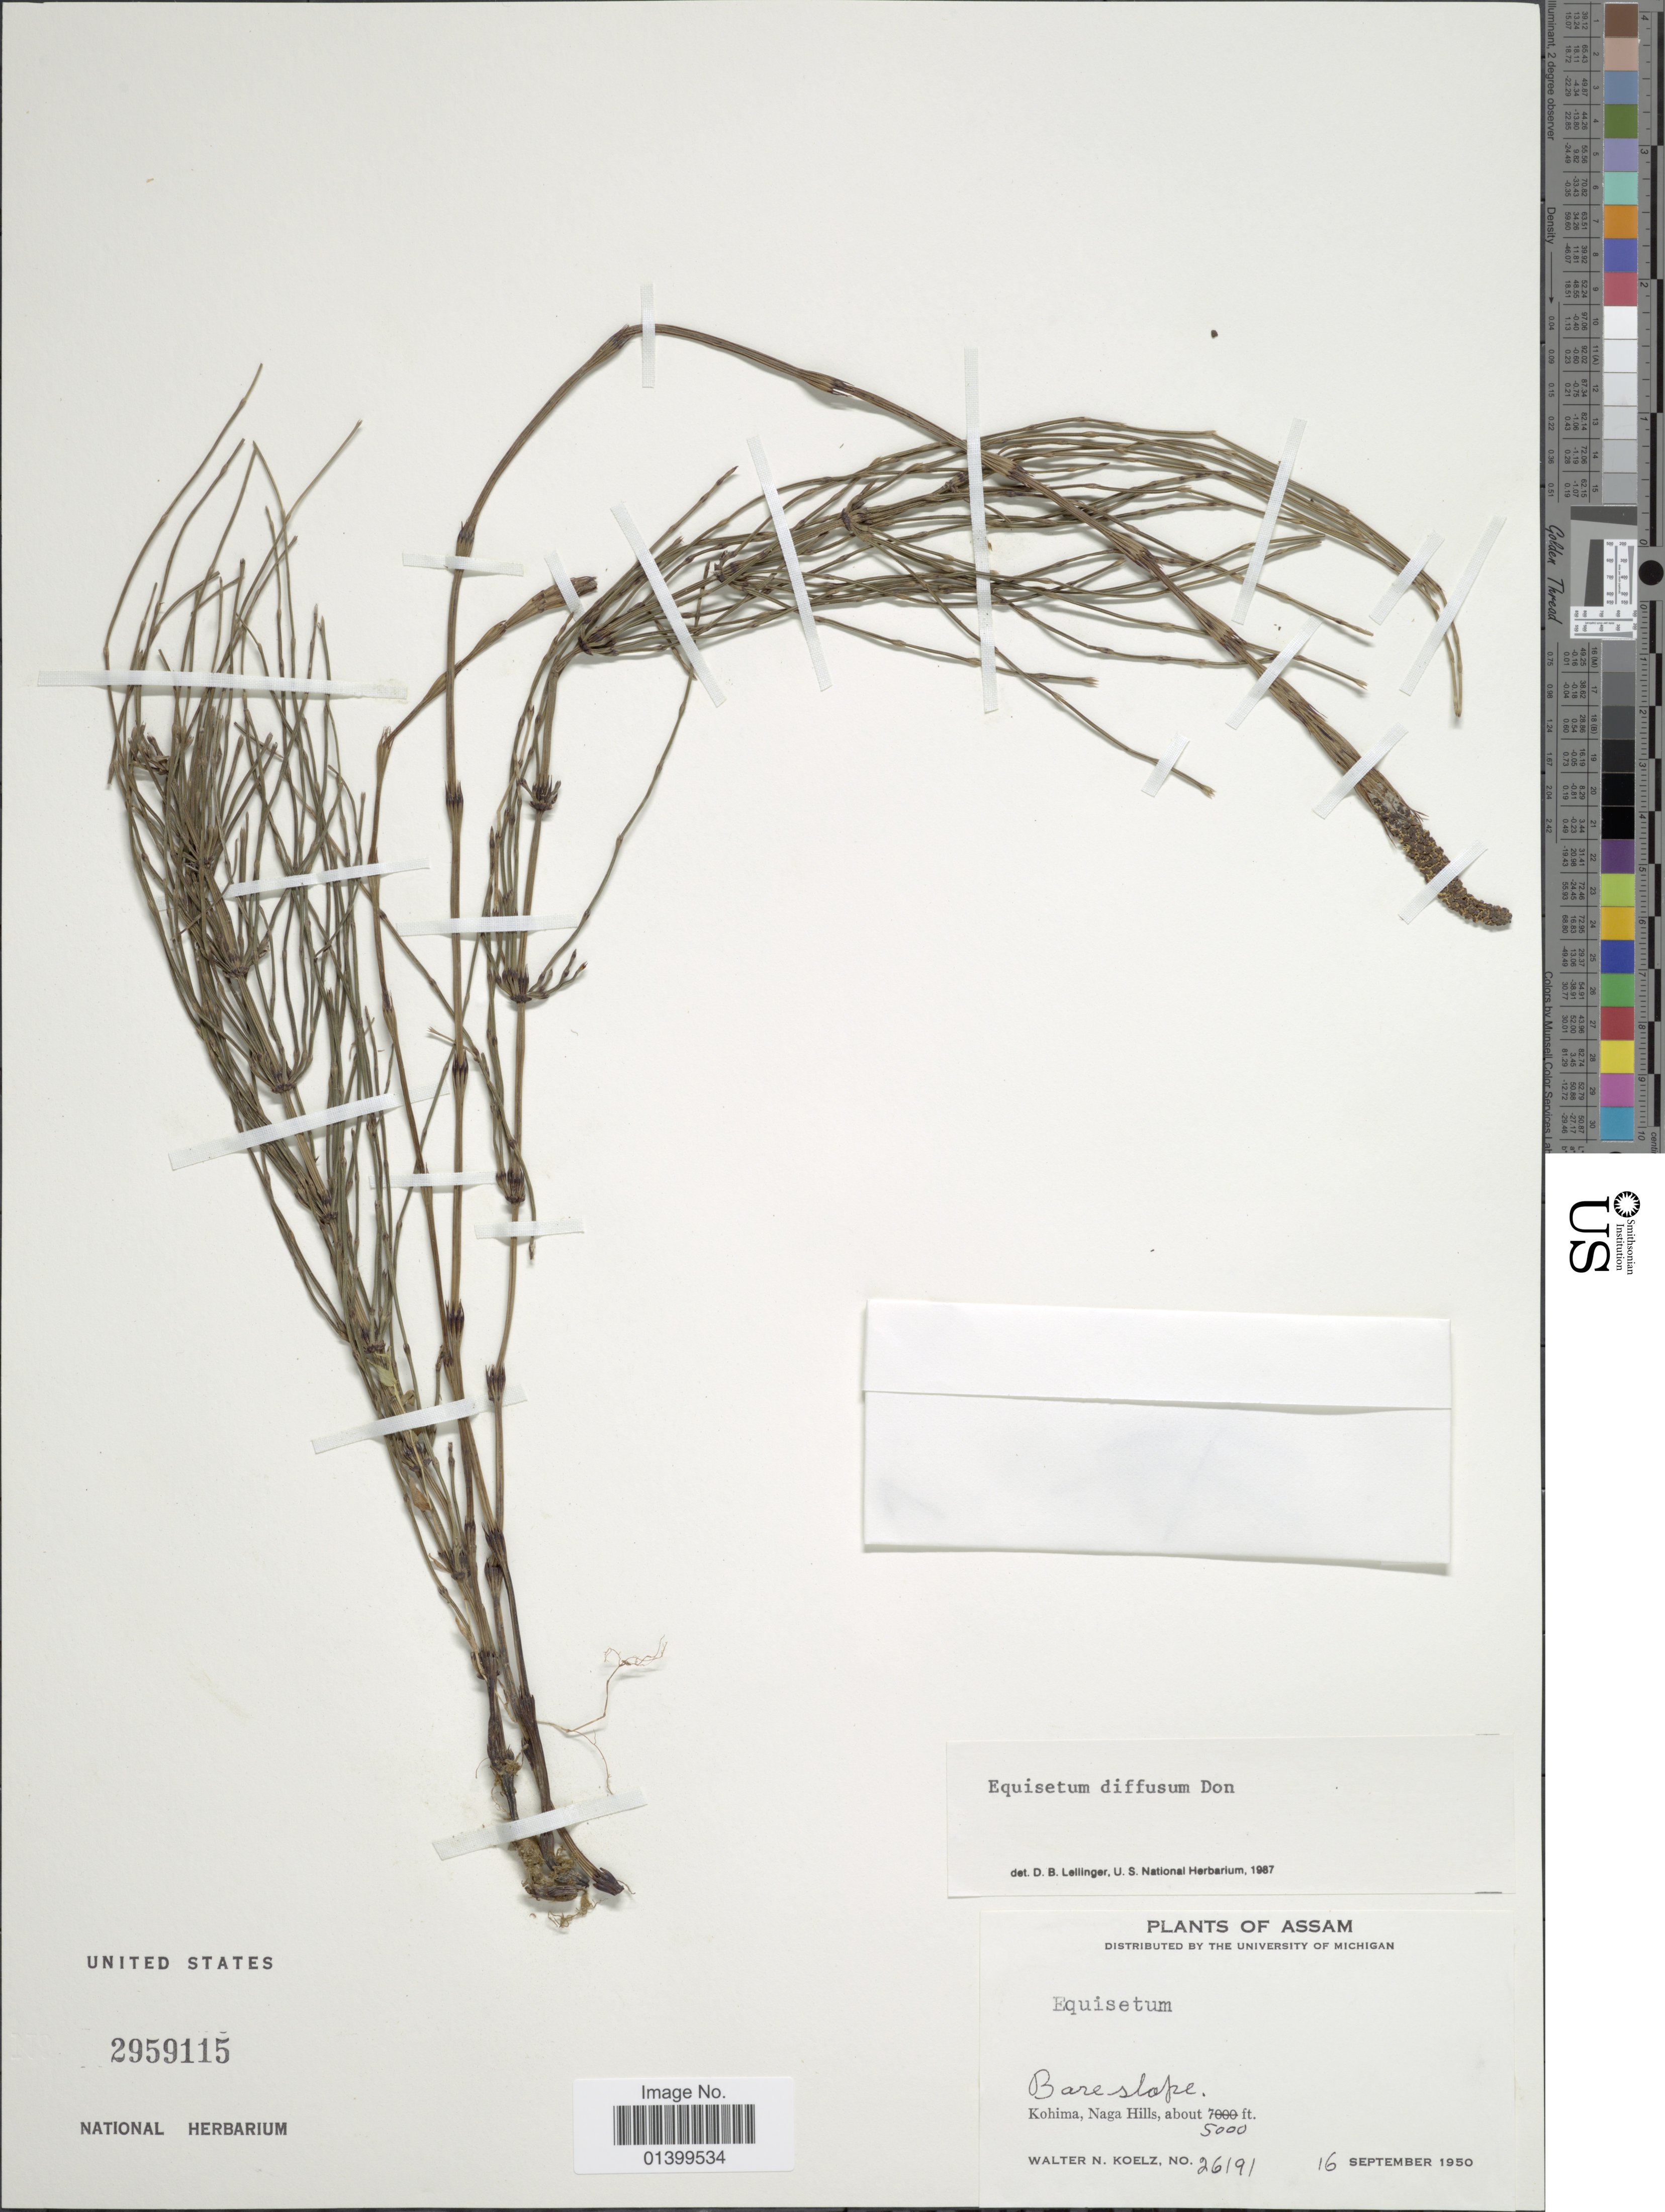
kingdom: Plantae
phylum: Tracheophyta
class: Polypodiopsida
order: Equisetales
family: Equisetaceae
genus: Equisetum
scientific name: Equisetum diffusum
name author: D. Don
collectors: W. N. Koelz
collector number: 26191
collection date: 1950-09-16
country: India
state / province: Nagaland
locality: Plants of Assam. Kohima, Naga Hills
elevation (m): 1524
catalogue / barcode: US 2959115